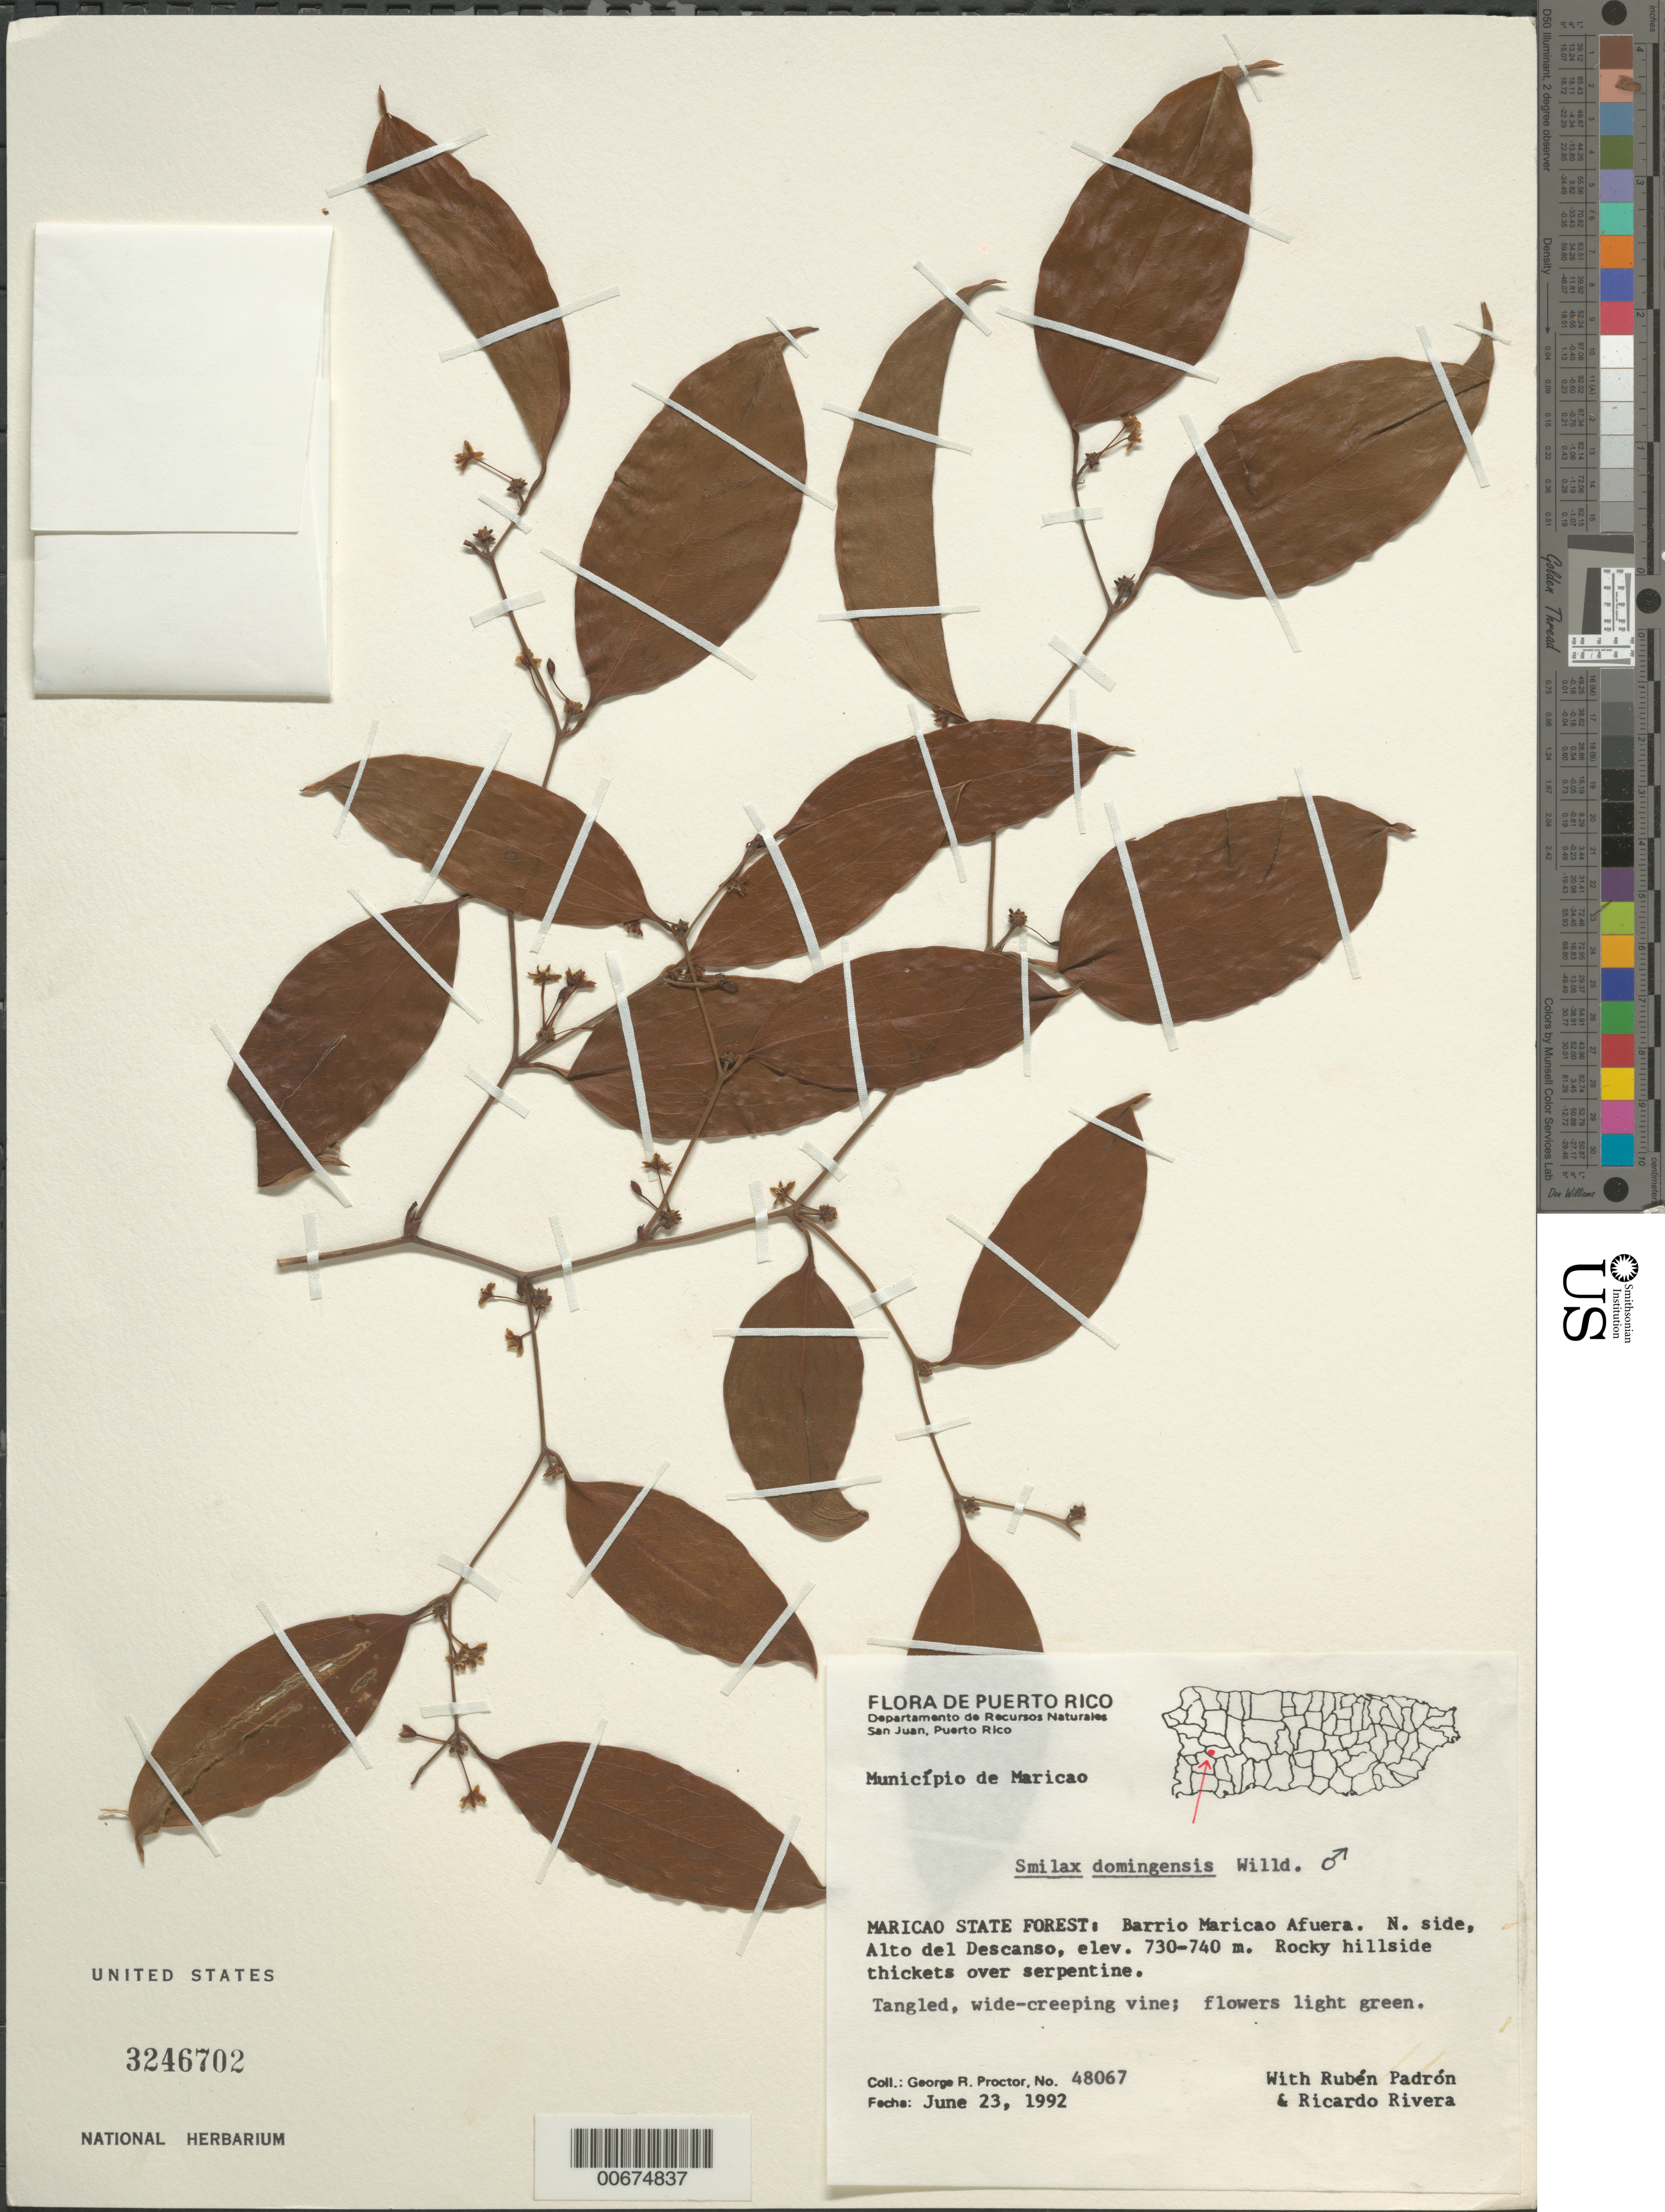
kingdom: Plantae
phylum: Tracheophyta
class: Liliopsida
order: Liliales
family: Smilacaceae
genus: Smilax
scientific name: Smilax domingensis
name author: Willd.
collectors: G. Proctor, R. Padrón & R. Rivera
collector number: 48067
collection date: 1992-06-23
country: Puerto Rico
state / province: Maricao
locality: Município de Maricao. Maricao State Forest: Barrio Maricao Afuera. N. side, Alto del Descanso.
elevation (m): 730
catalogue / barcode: US 3246702